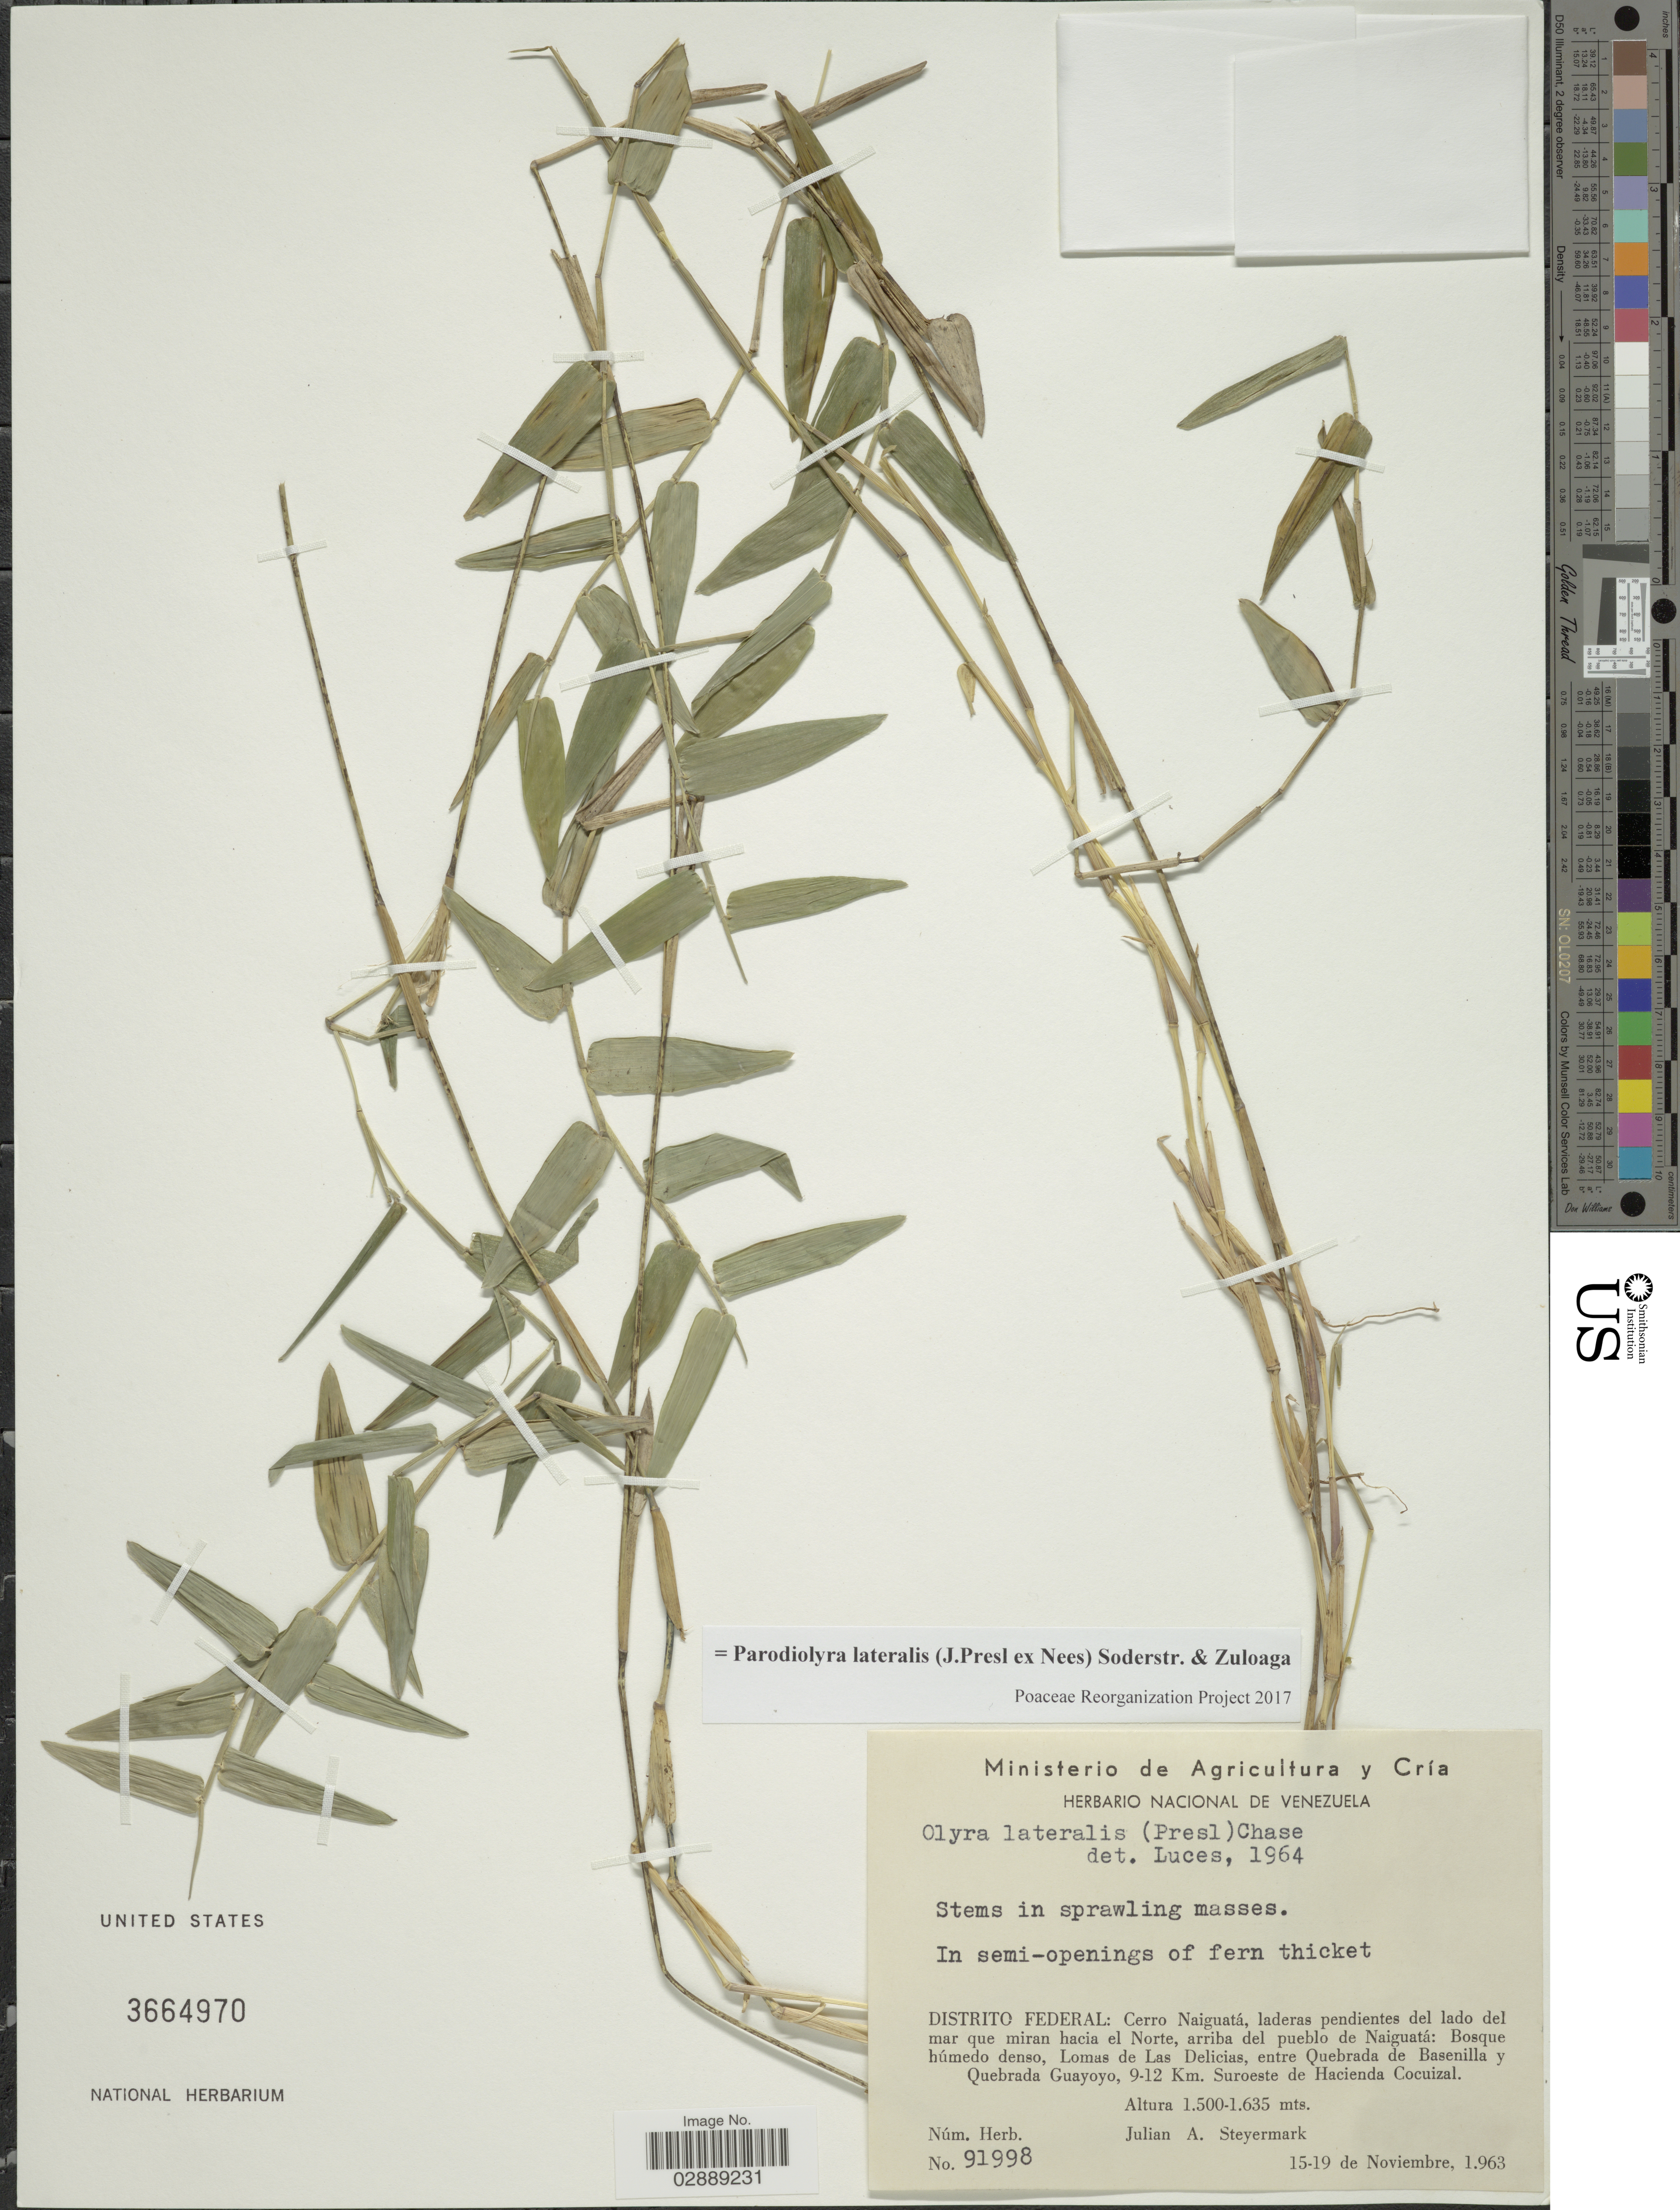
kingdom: Plantae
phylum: Tracheophyta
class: Liliopsida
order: Poales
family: Poaceae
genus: Parodiolyra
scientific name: Parodiolyra lateralis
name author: (J. Presl ex Nees) Soderstr. & Zuloaga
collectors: J. Steyermark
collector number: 91998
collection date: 1963-11-15/1963-11-19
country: Venezuela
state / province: Distrito Federal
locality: Distrito Federal: Cerro Naiguata, laderas pendientes del lado del mar que miran hacia el Norte, arriba del pueblo de Naiguata: Bosque humedo denso, Lomas de Las Delicias, entre Quebrada de Basenilla y Quebrada Guayoyo, 9-12 Km. Suroeste de Hacienda Cocuizal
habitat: In semi-openings of fern thicket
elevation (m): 1500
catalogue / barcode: US 3664970